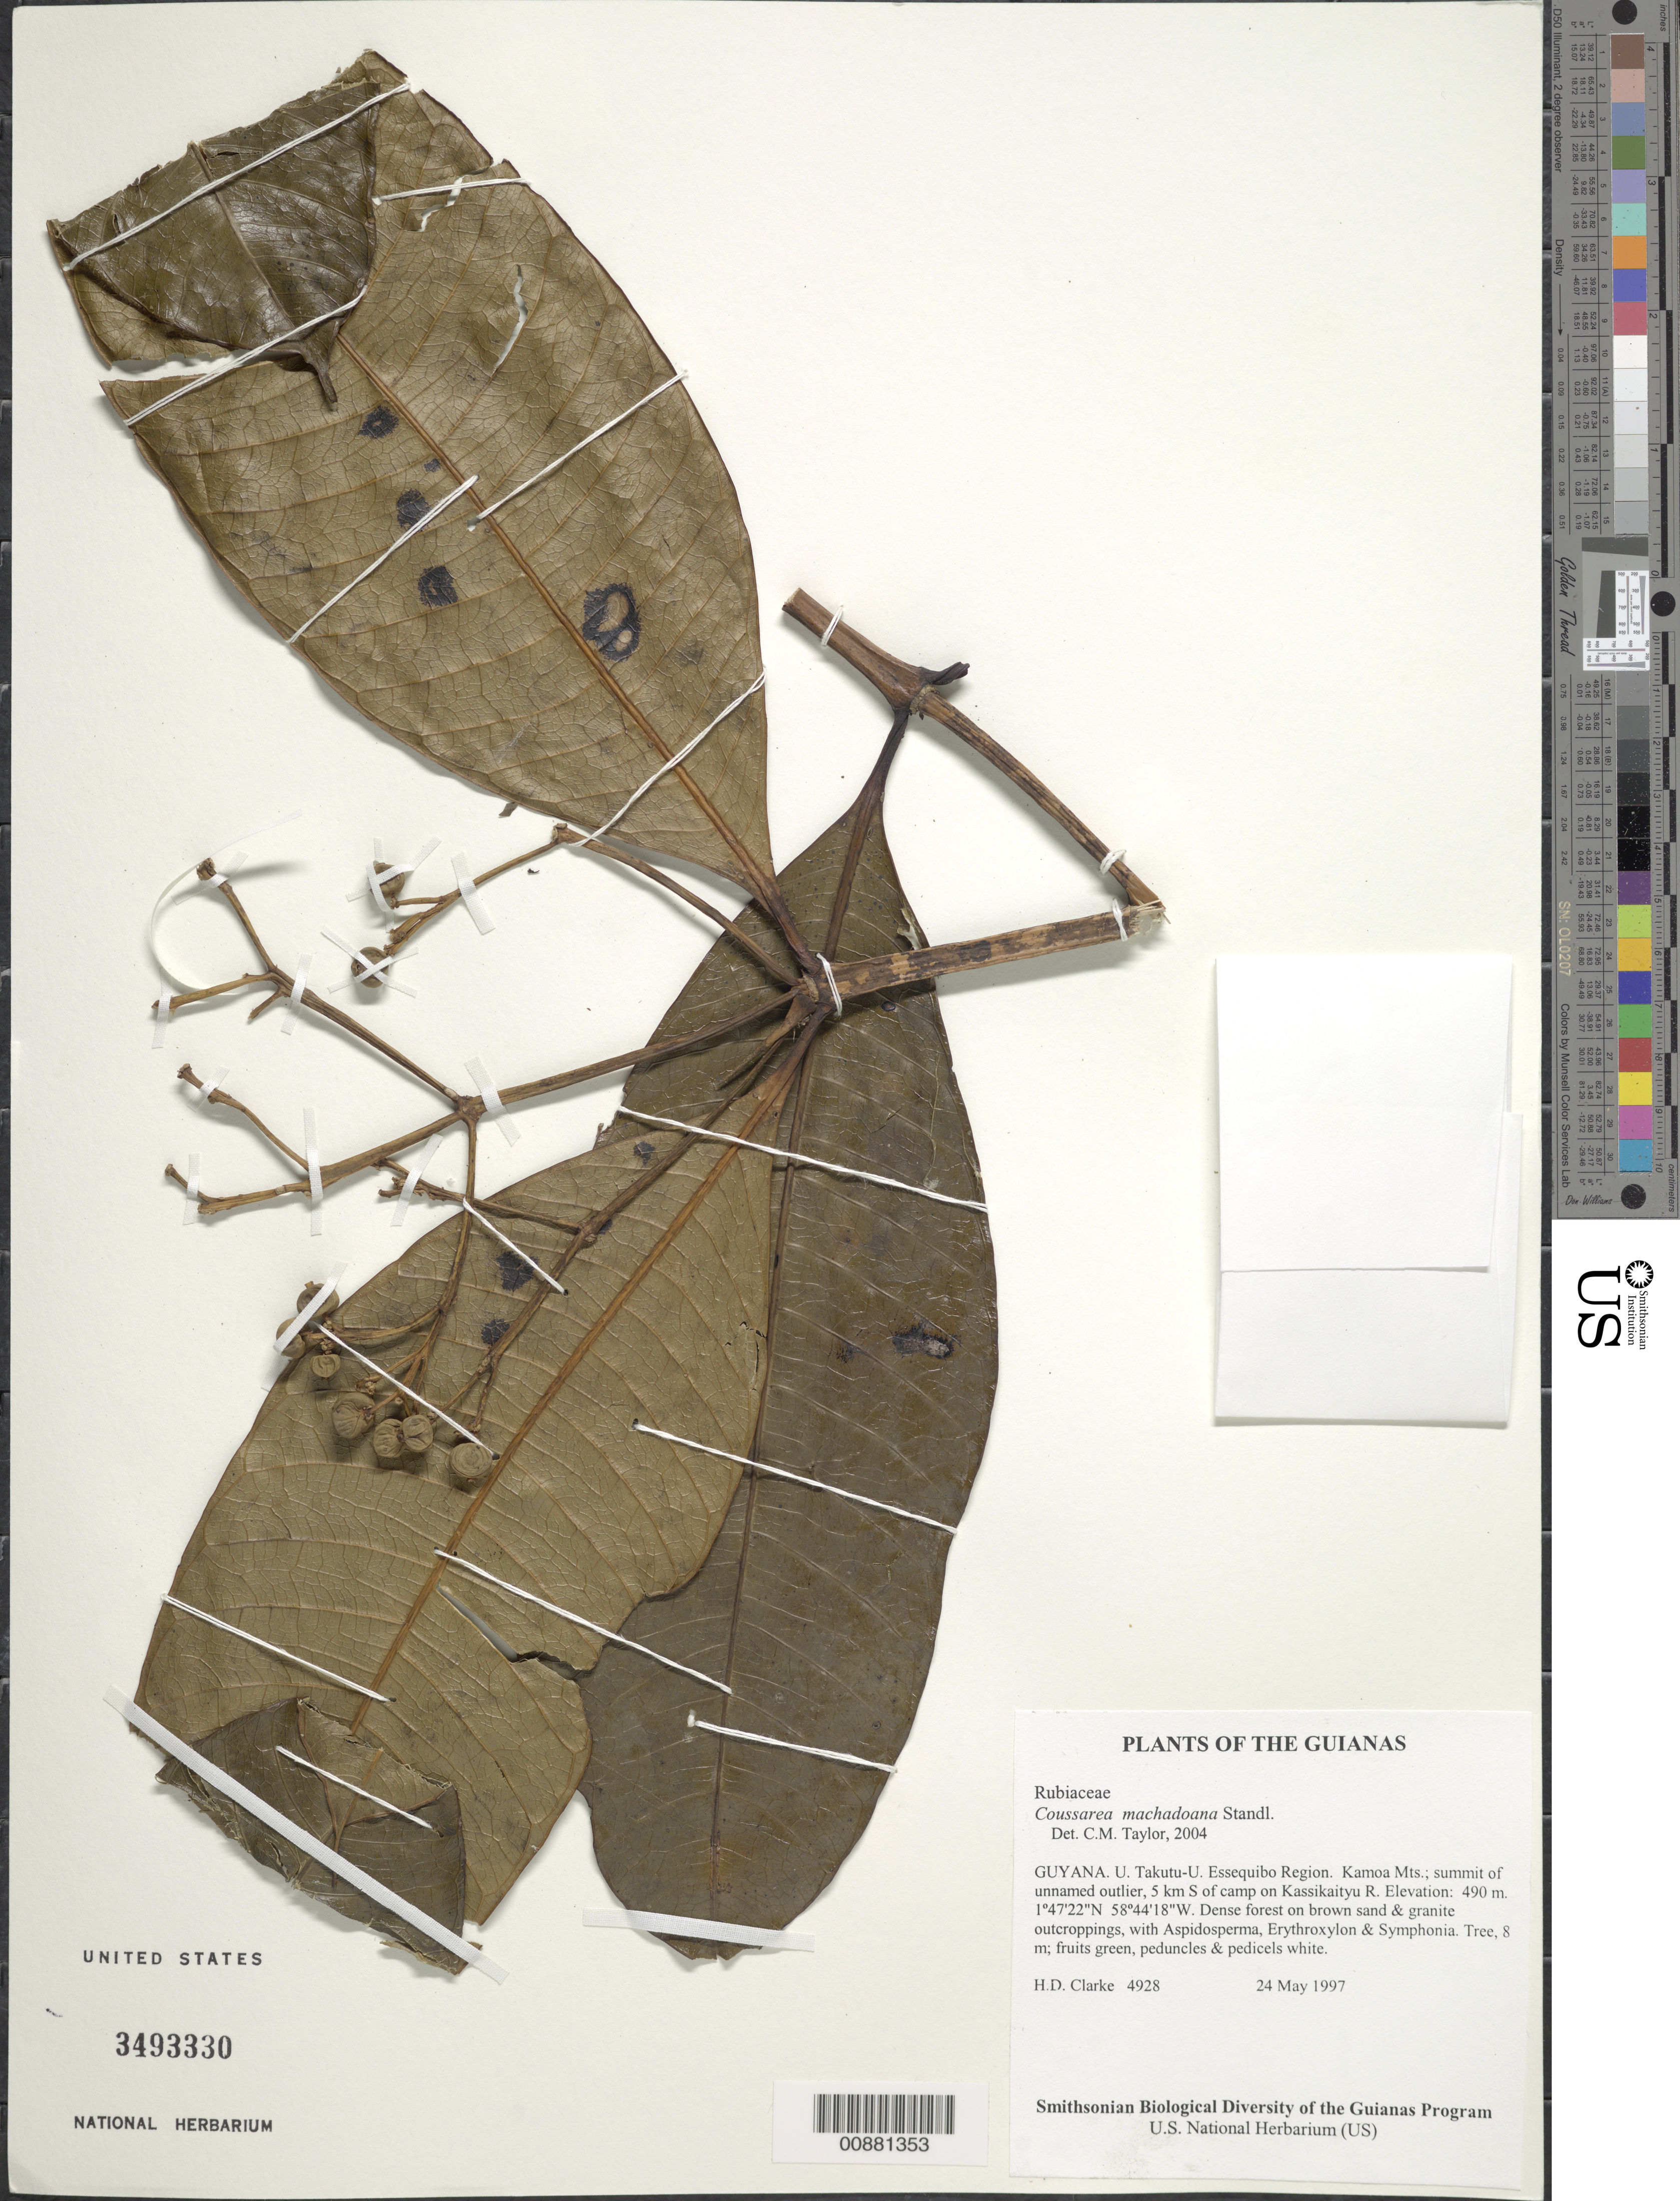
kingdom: Plantae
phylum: Tracheophyta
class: Magnoliopsida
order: Gentianales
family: Rubiaceae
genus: Coussarea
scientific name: Coussarea machadoana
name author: Standl.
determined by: Taylor, Charlotte M.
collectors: H. D. Clarke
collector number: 4928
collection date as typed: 24 May 1997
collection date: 1997-05-24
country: Guyana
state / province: U. Takutu-U. Essequibo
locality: Kamoa Mts.; summit of unnamed outlier, 5 km S of camp on Kassikaityu R.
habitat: Dense forest on brown sand & granite outcroppings, with Aspidosperma, Erythroxylum & Symphonia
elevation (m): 490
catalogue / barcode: US 3493330